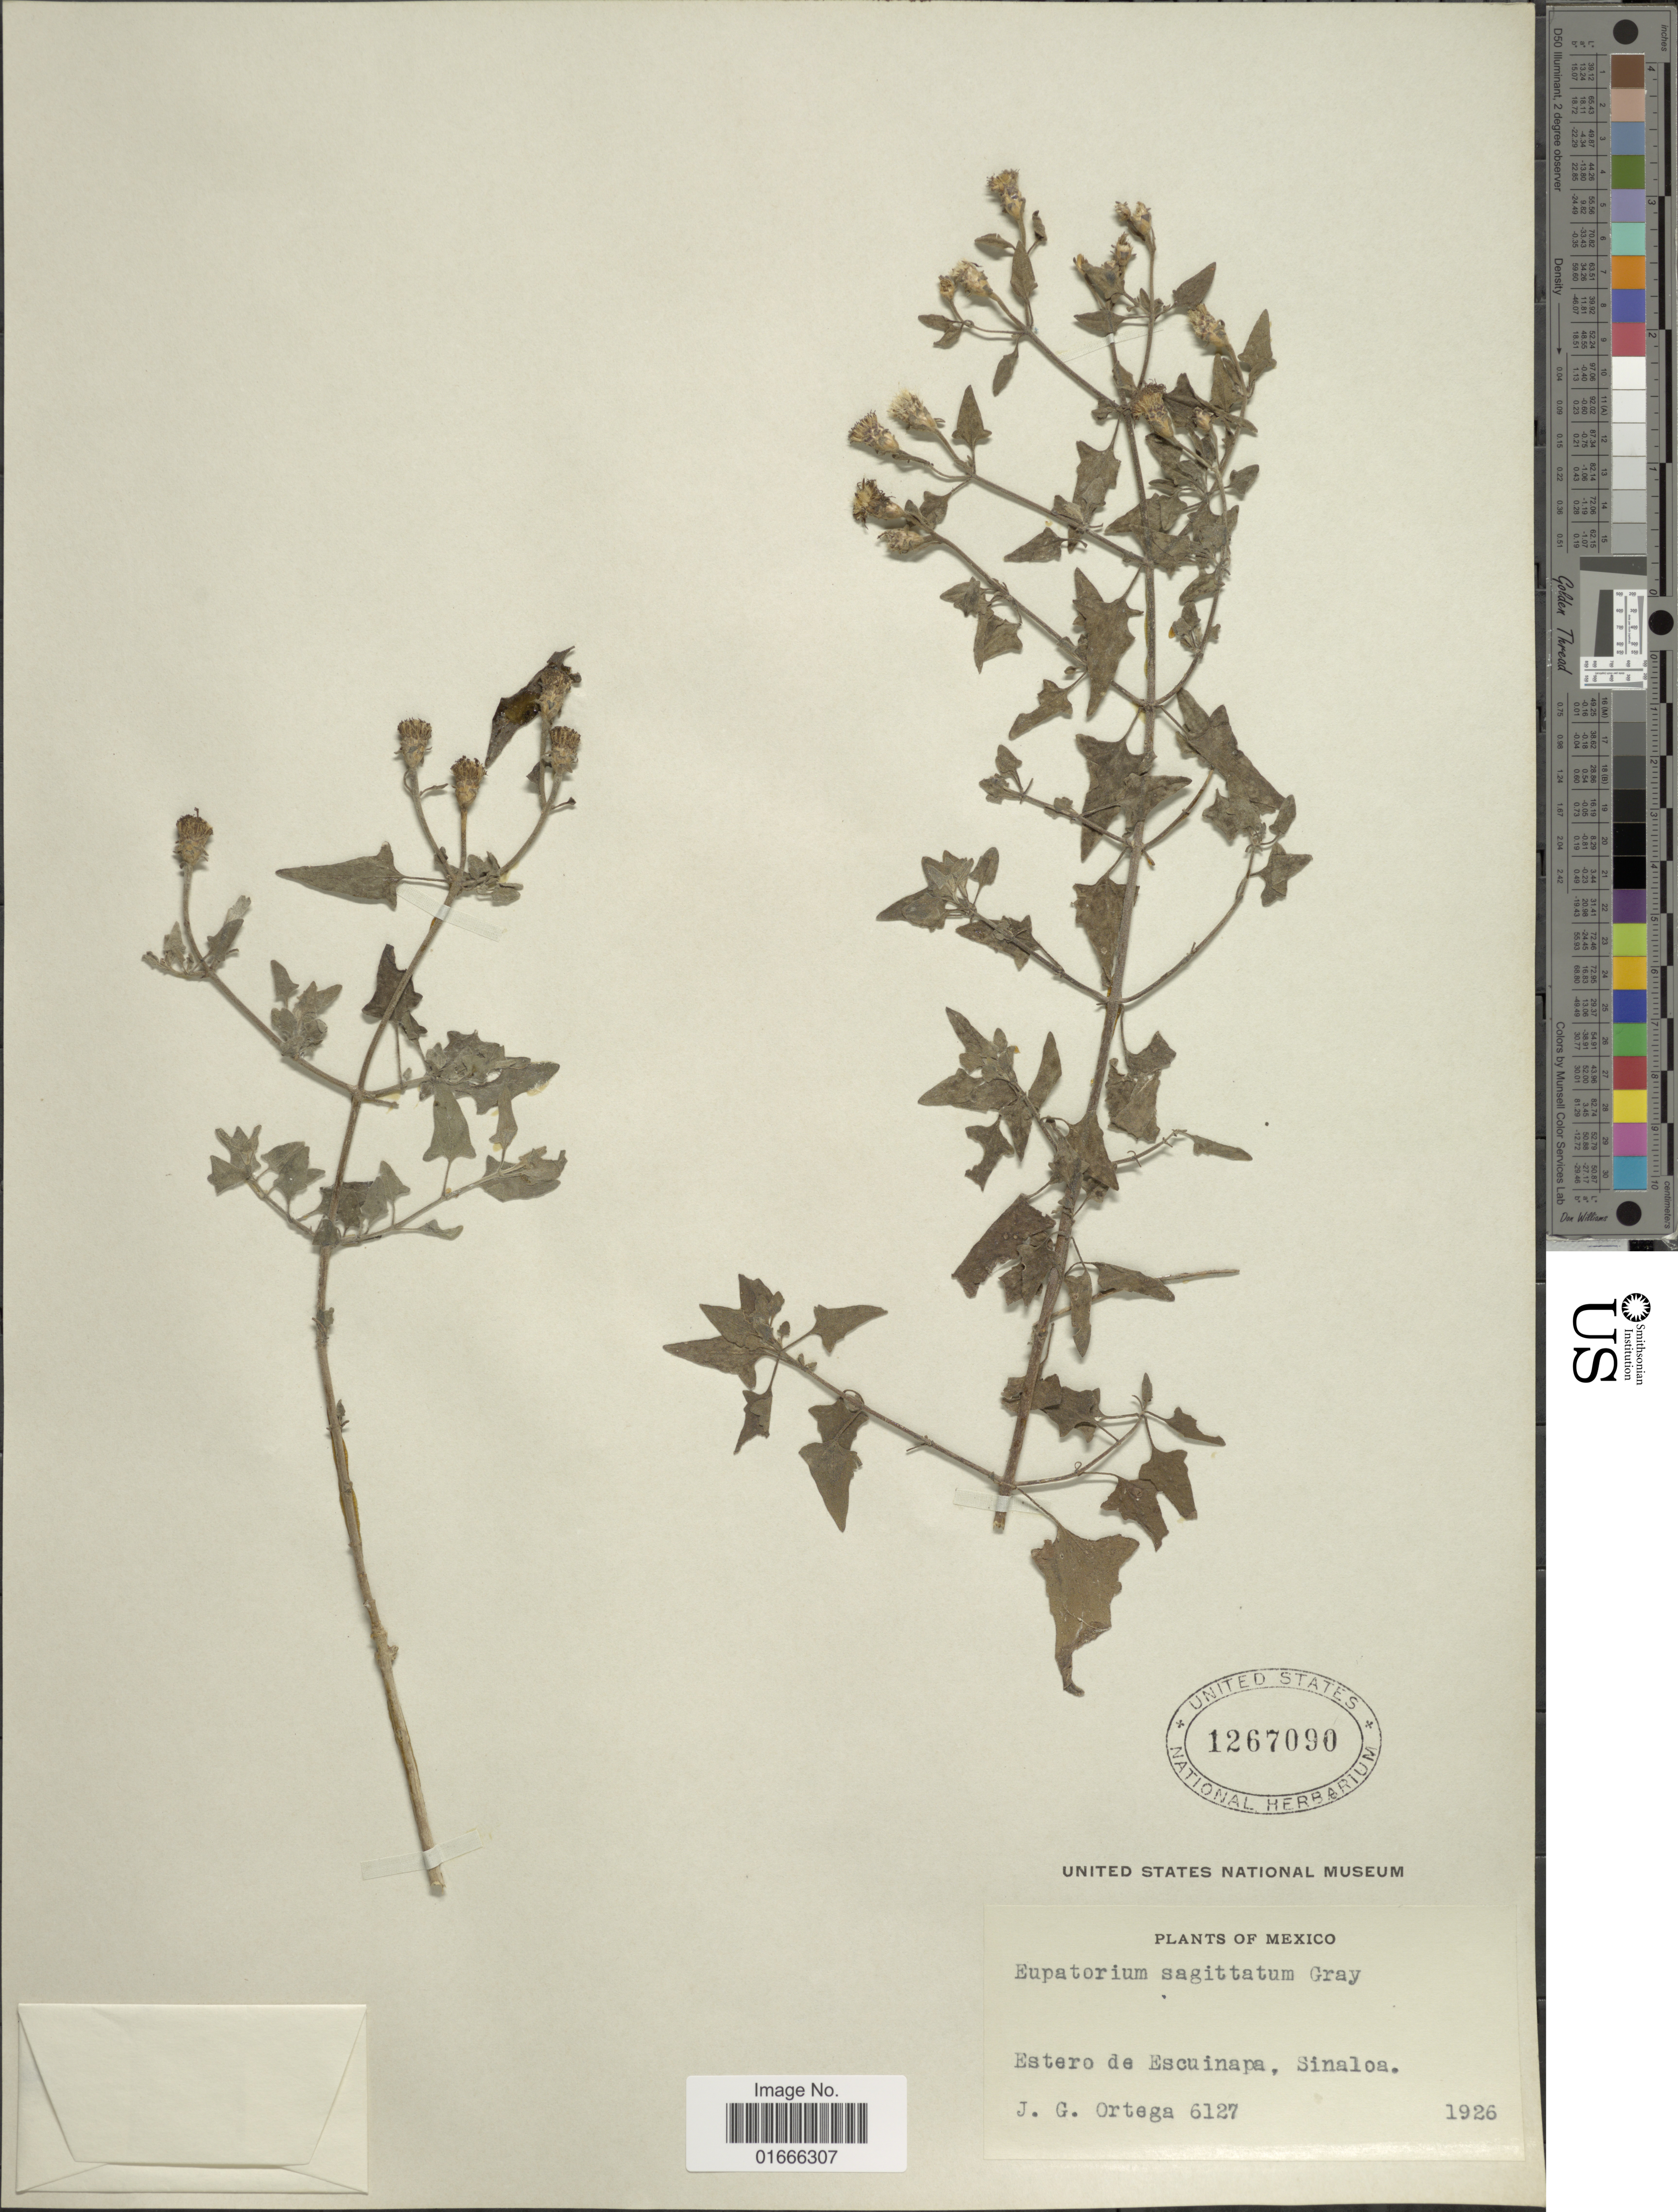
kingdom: Plantae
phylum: Tracheophyta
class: Magnoliopsida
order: Asterales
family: Asteraceae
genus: Chromolaena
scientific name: Chromolaena sagittata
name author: (A. Gray) R.M. King & H. Rob.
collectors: J. Ortega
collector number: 6127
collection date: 1926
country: Mexico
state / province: Sinaloa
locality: Estero de Escuinapa, sinaloa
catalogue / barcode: US 1267090